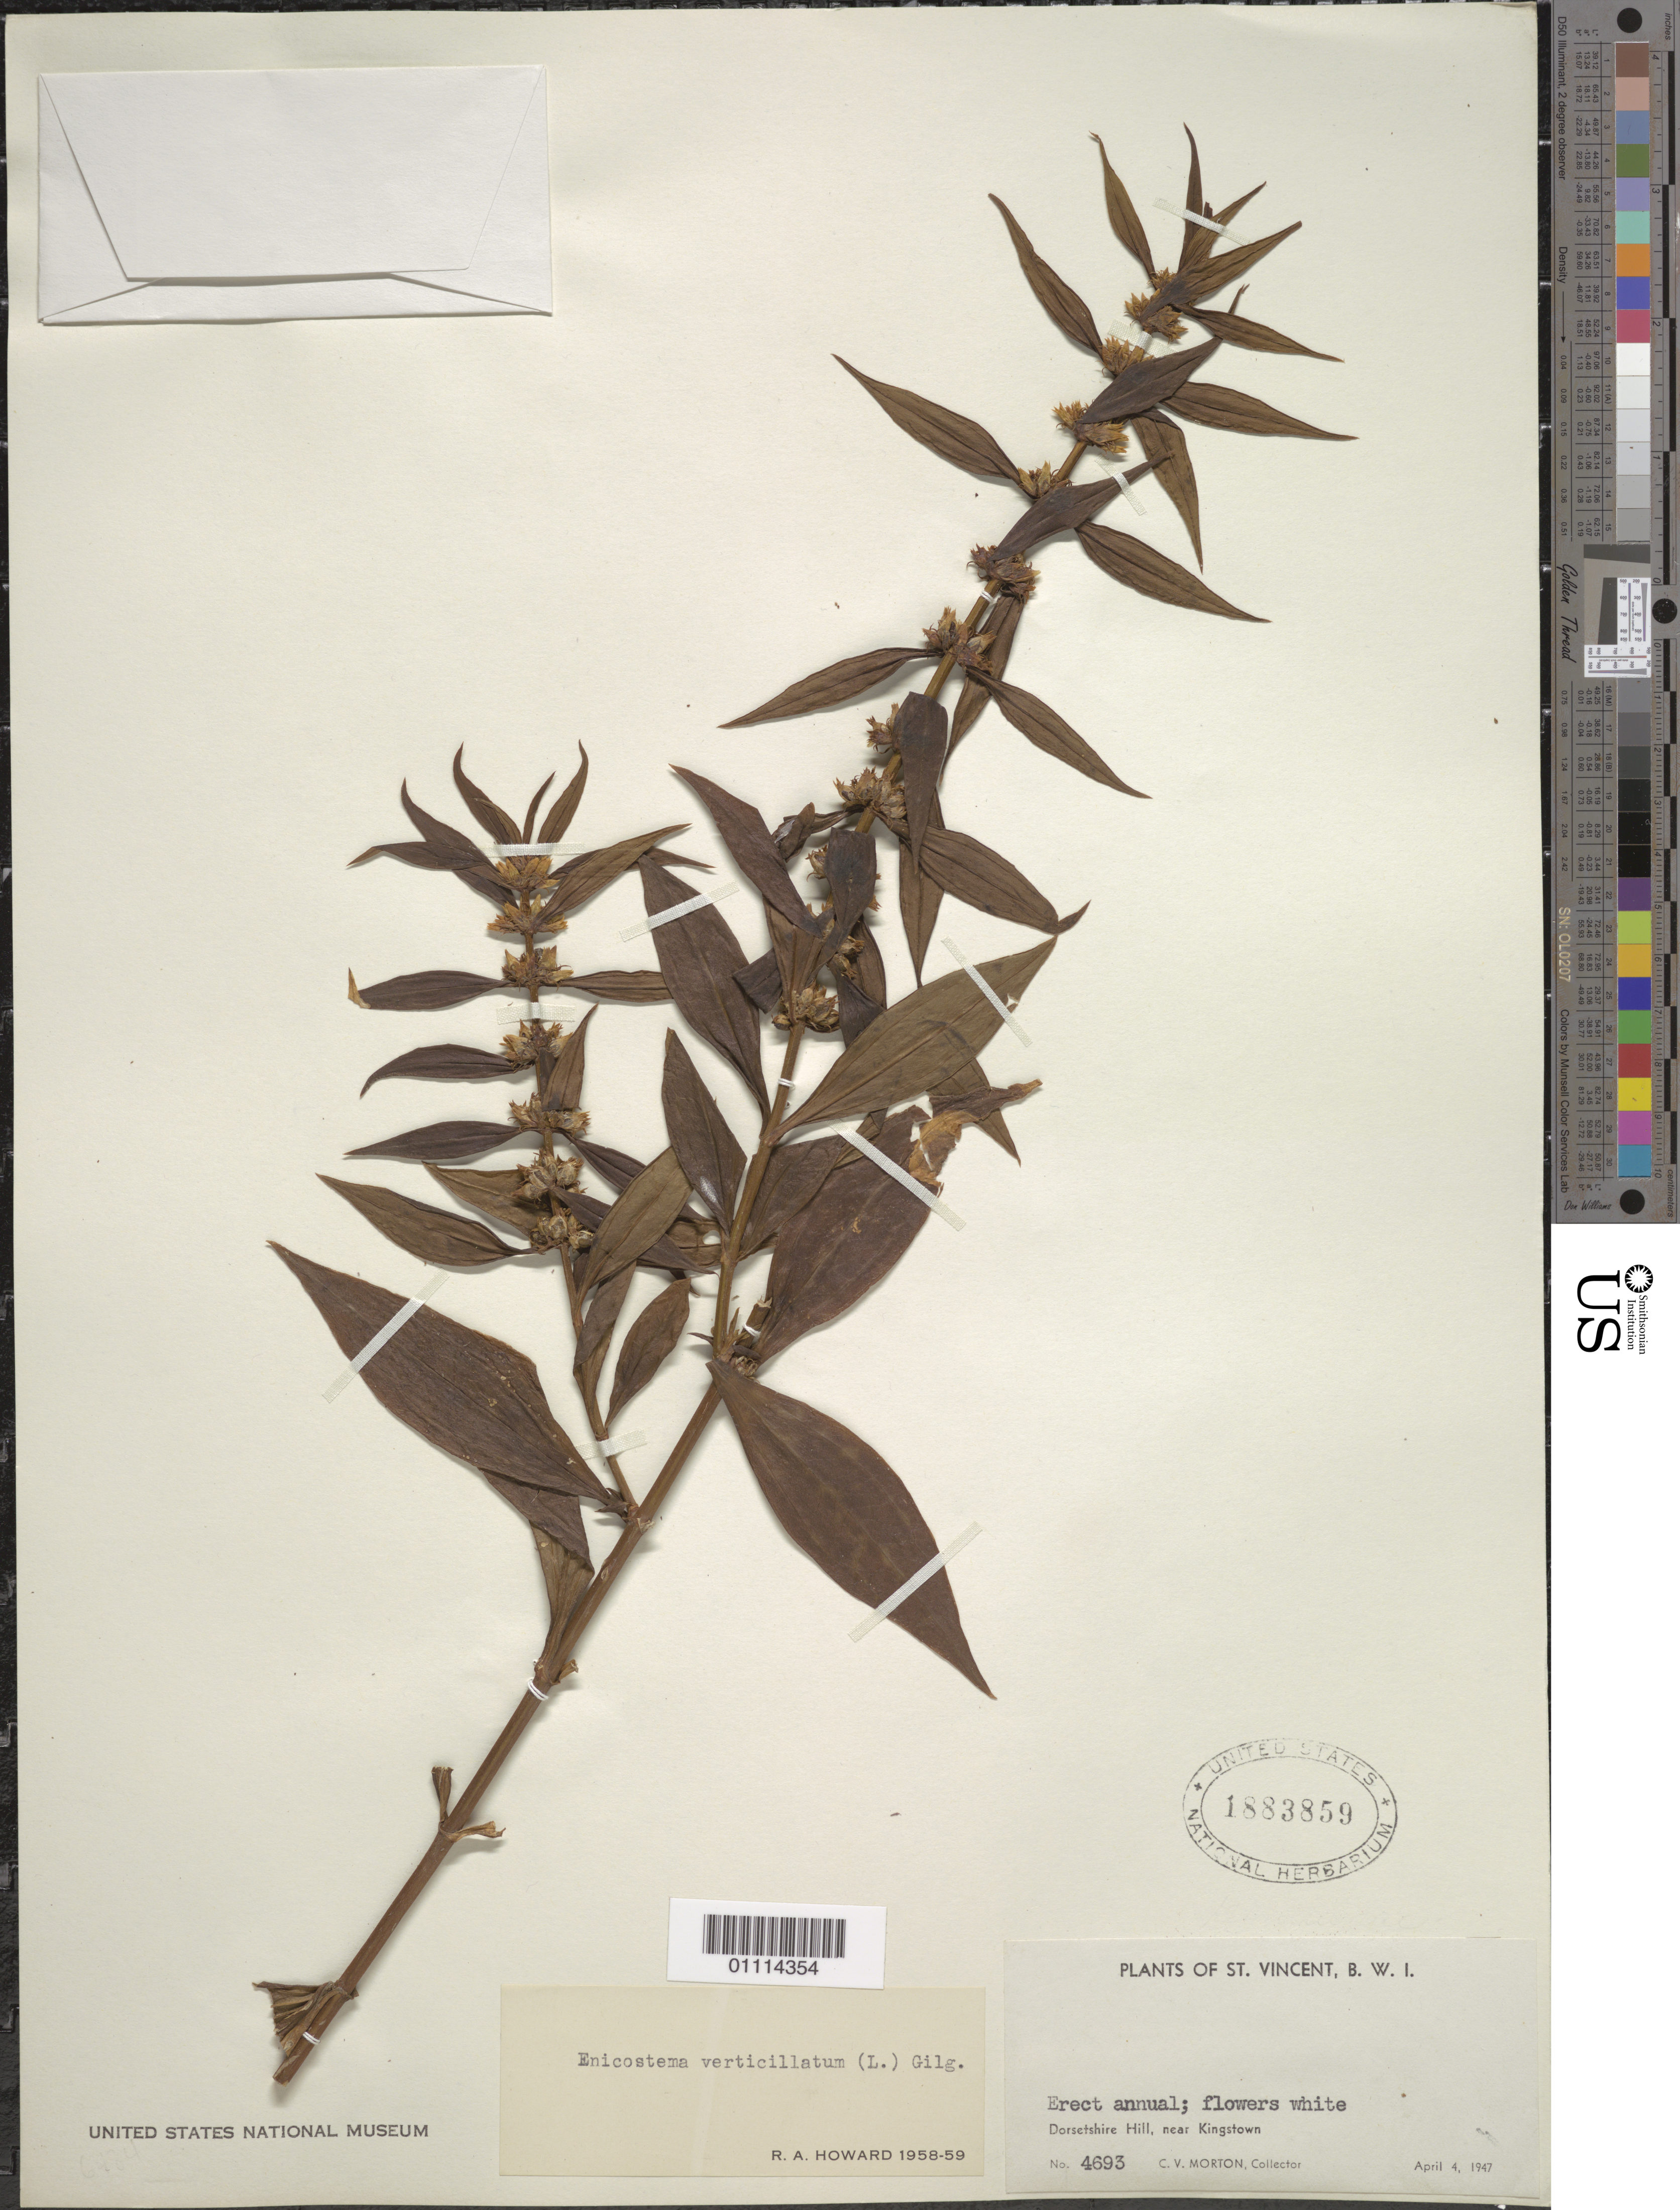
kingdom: Plantae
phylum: Tracheophyta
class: Magnoliopsida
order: Gentianales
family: Gentianaceae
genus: Enicostema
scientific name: Enicostema verticillatum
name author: (L.) Engl.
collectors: C. V. Morton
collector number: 4693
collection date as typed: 04 Apr 1947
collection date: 1947-04-04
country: St. Vincent - Grenadines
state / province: Saint George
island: St. Vincent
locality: Dorsetshire Hill, near Kingstown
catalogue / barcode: US 1883859